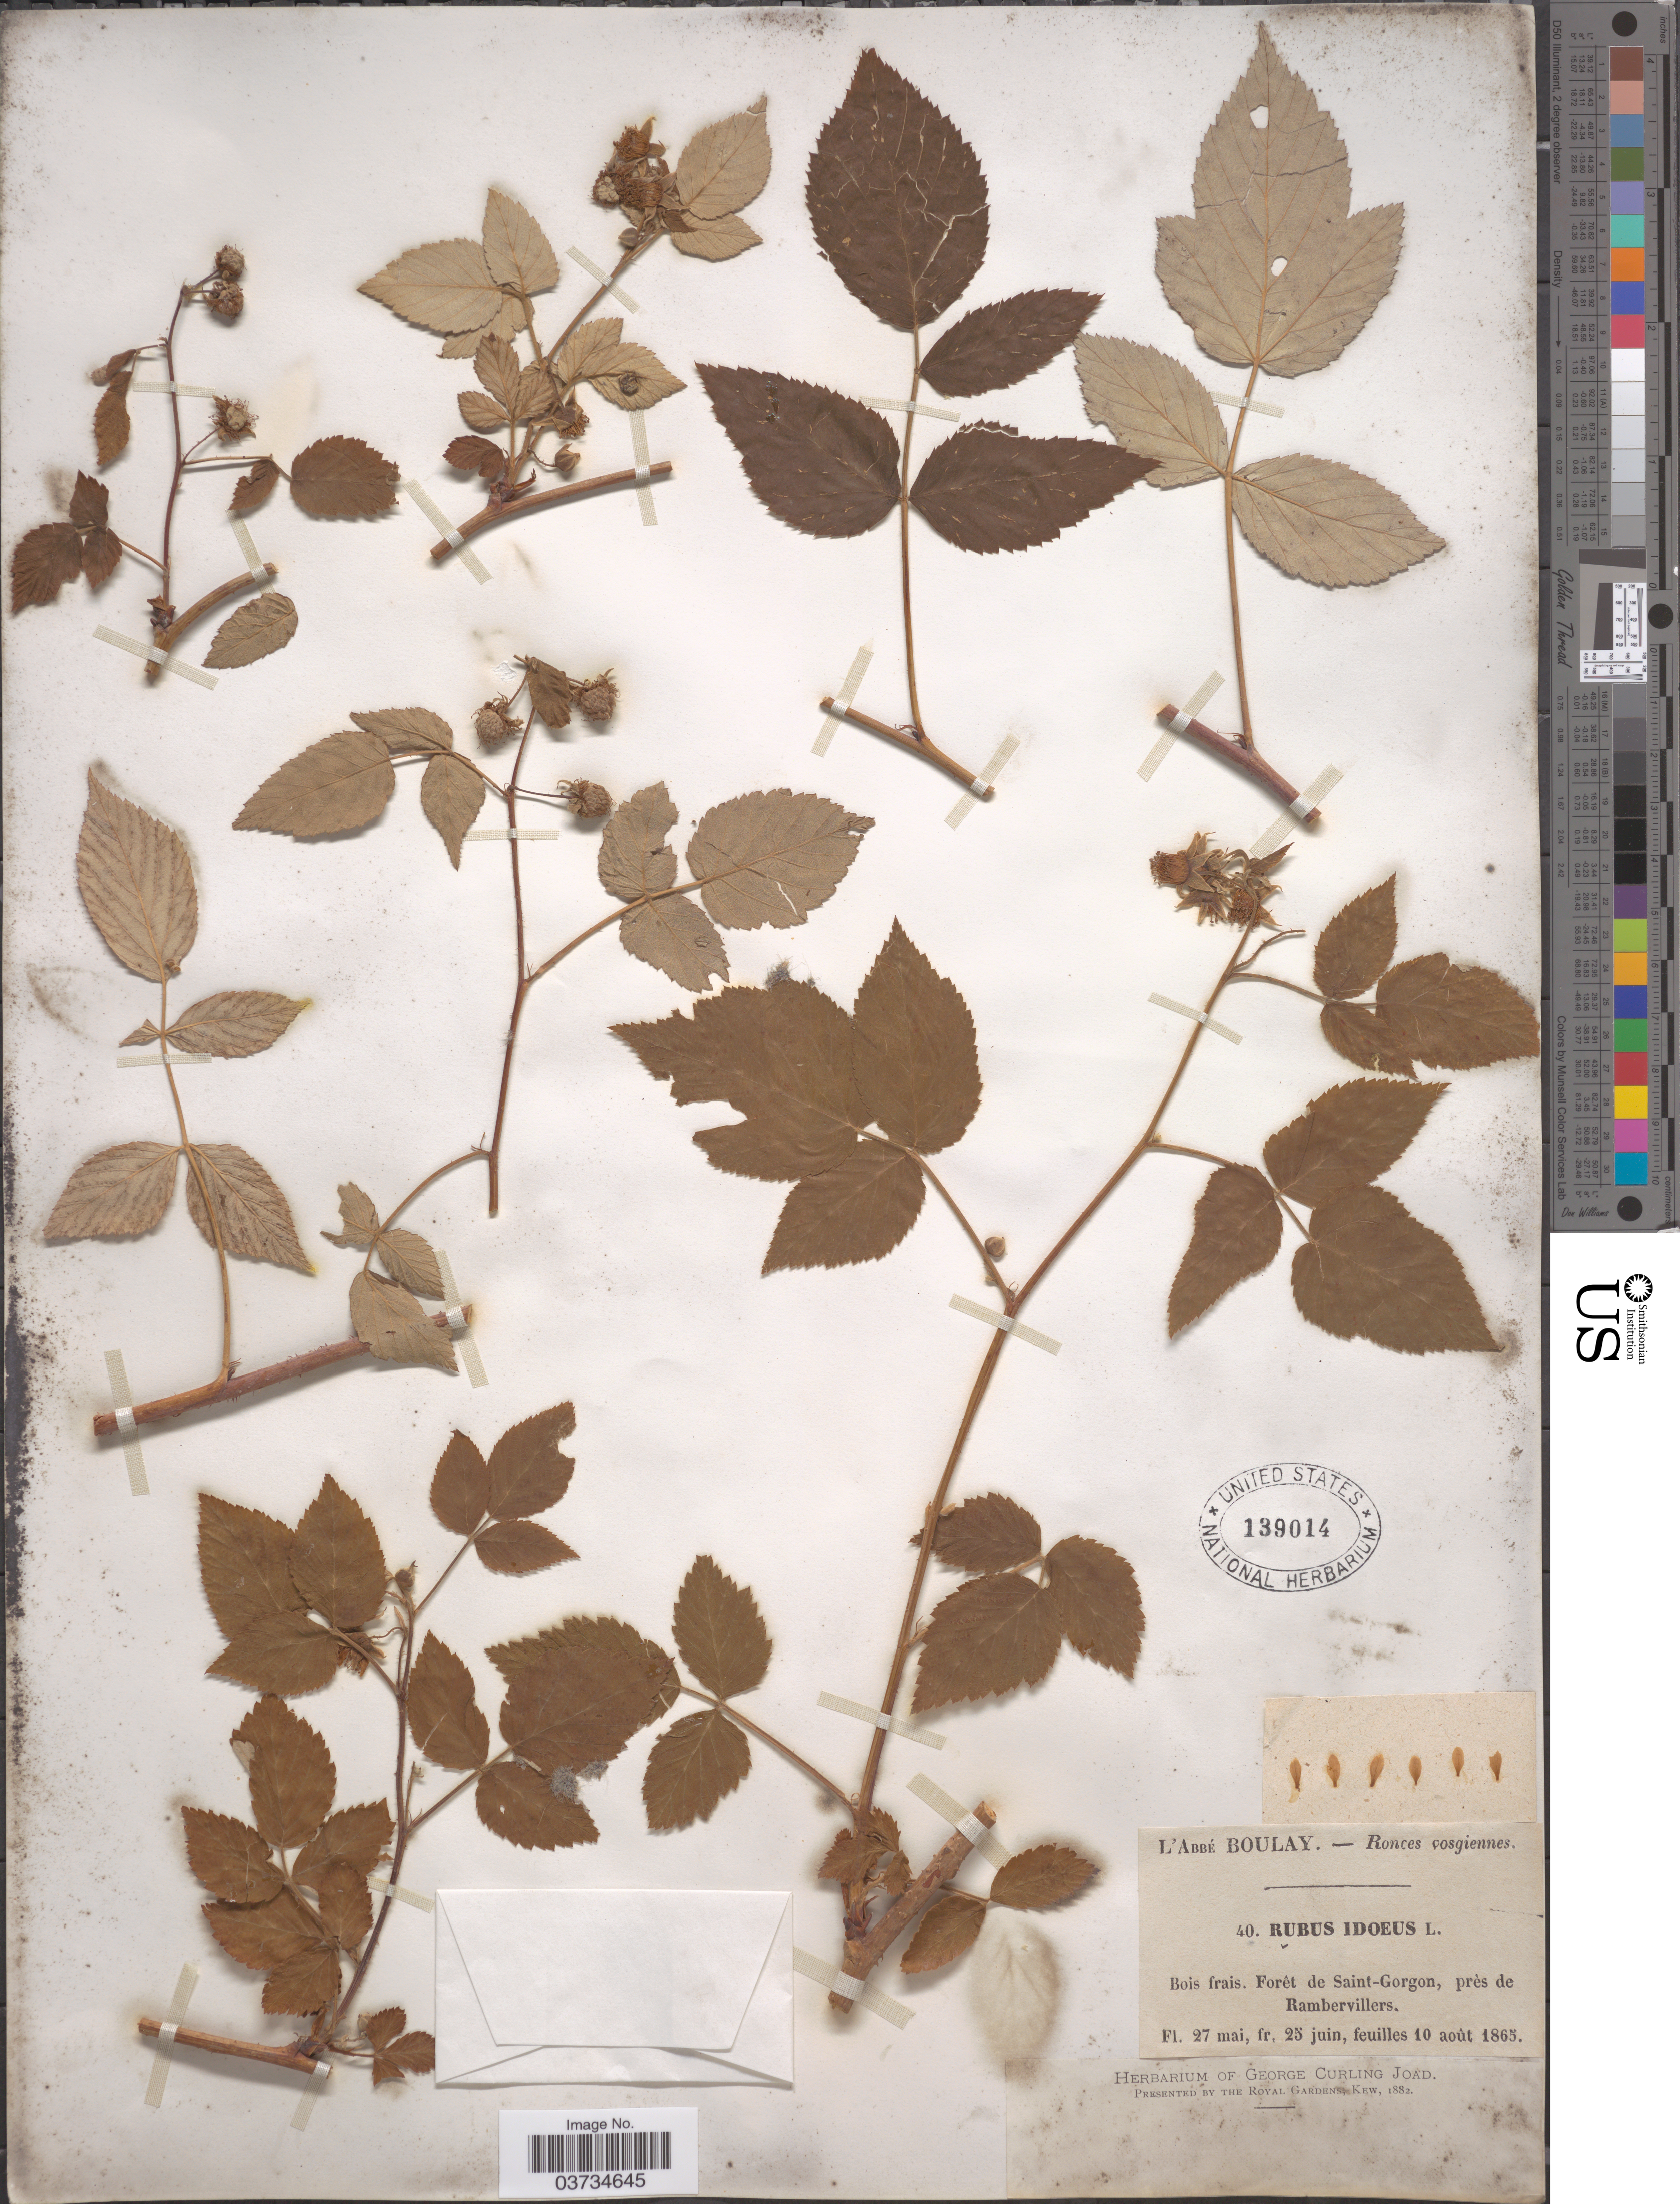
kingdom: Plantae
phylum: Tracheophyta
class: Magnoliopsida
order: Rosales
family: Rosaceae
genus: Rubus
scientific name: Rubus idaeus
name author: L.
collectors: Boulay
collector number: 40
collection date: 1865-05-27/1865-08-10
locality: Forêt de Saint-Gorgon, près de Rambervillers.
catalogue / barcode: US 139014